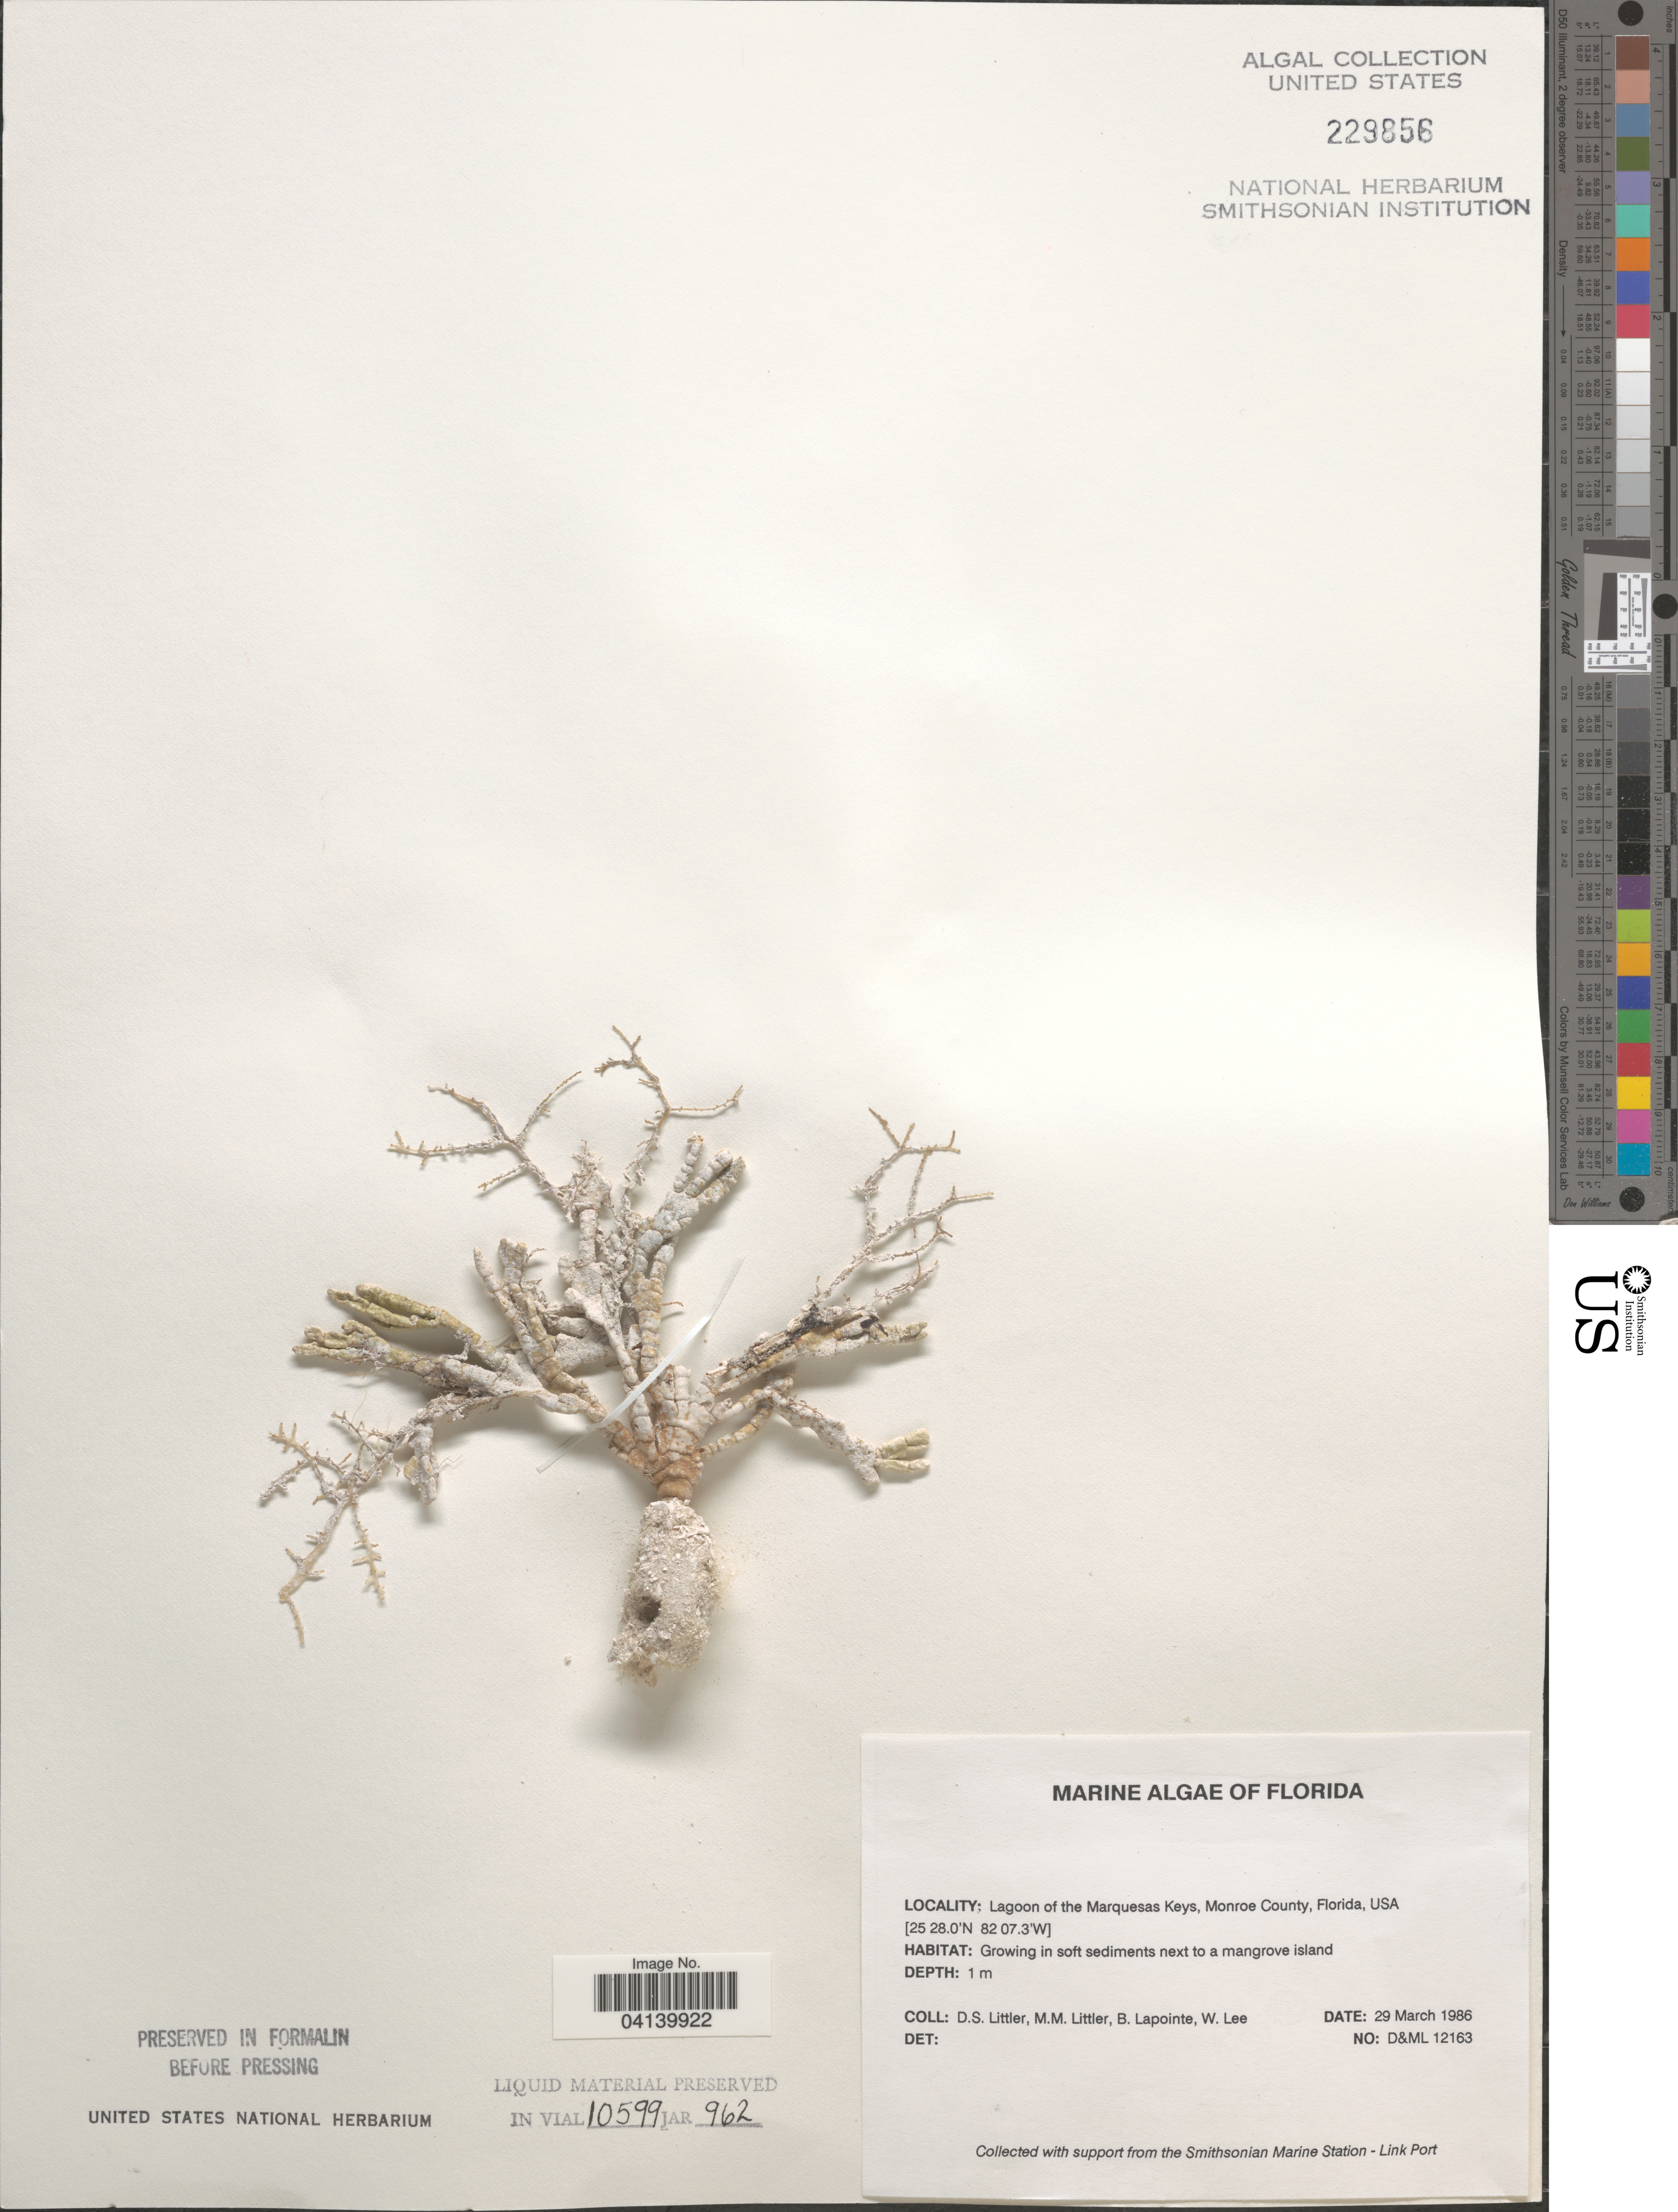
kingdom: Plantae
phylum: Chlorophyta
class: Ulvophyceae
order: Bryopsidales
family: Halimedaceae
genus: Halimeda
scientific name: Halimeda sp.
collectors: D. S. Littler, B. Lapointe & W. Lee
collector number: D&ML 12163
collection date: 1986-03-29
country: United States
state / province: Florida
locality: Lagoon of the Marquesas Keys, Monroe County.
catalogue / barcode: US 229856